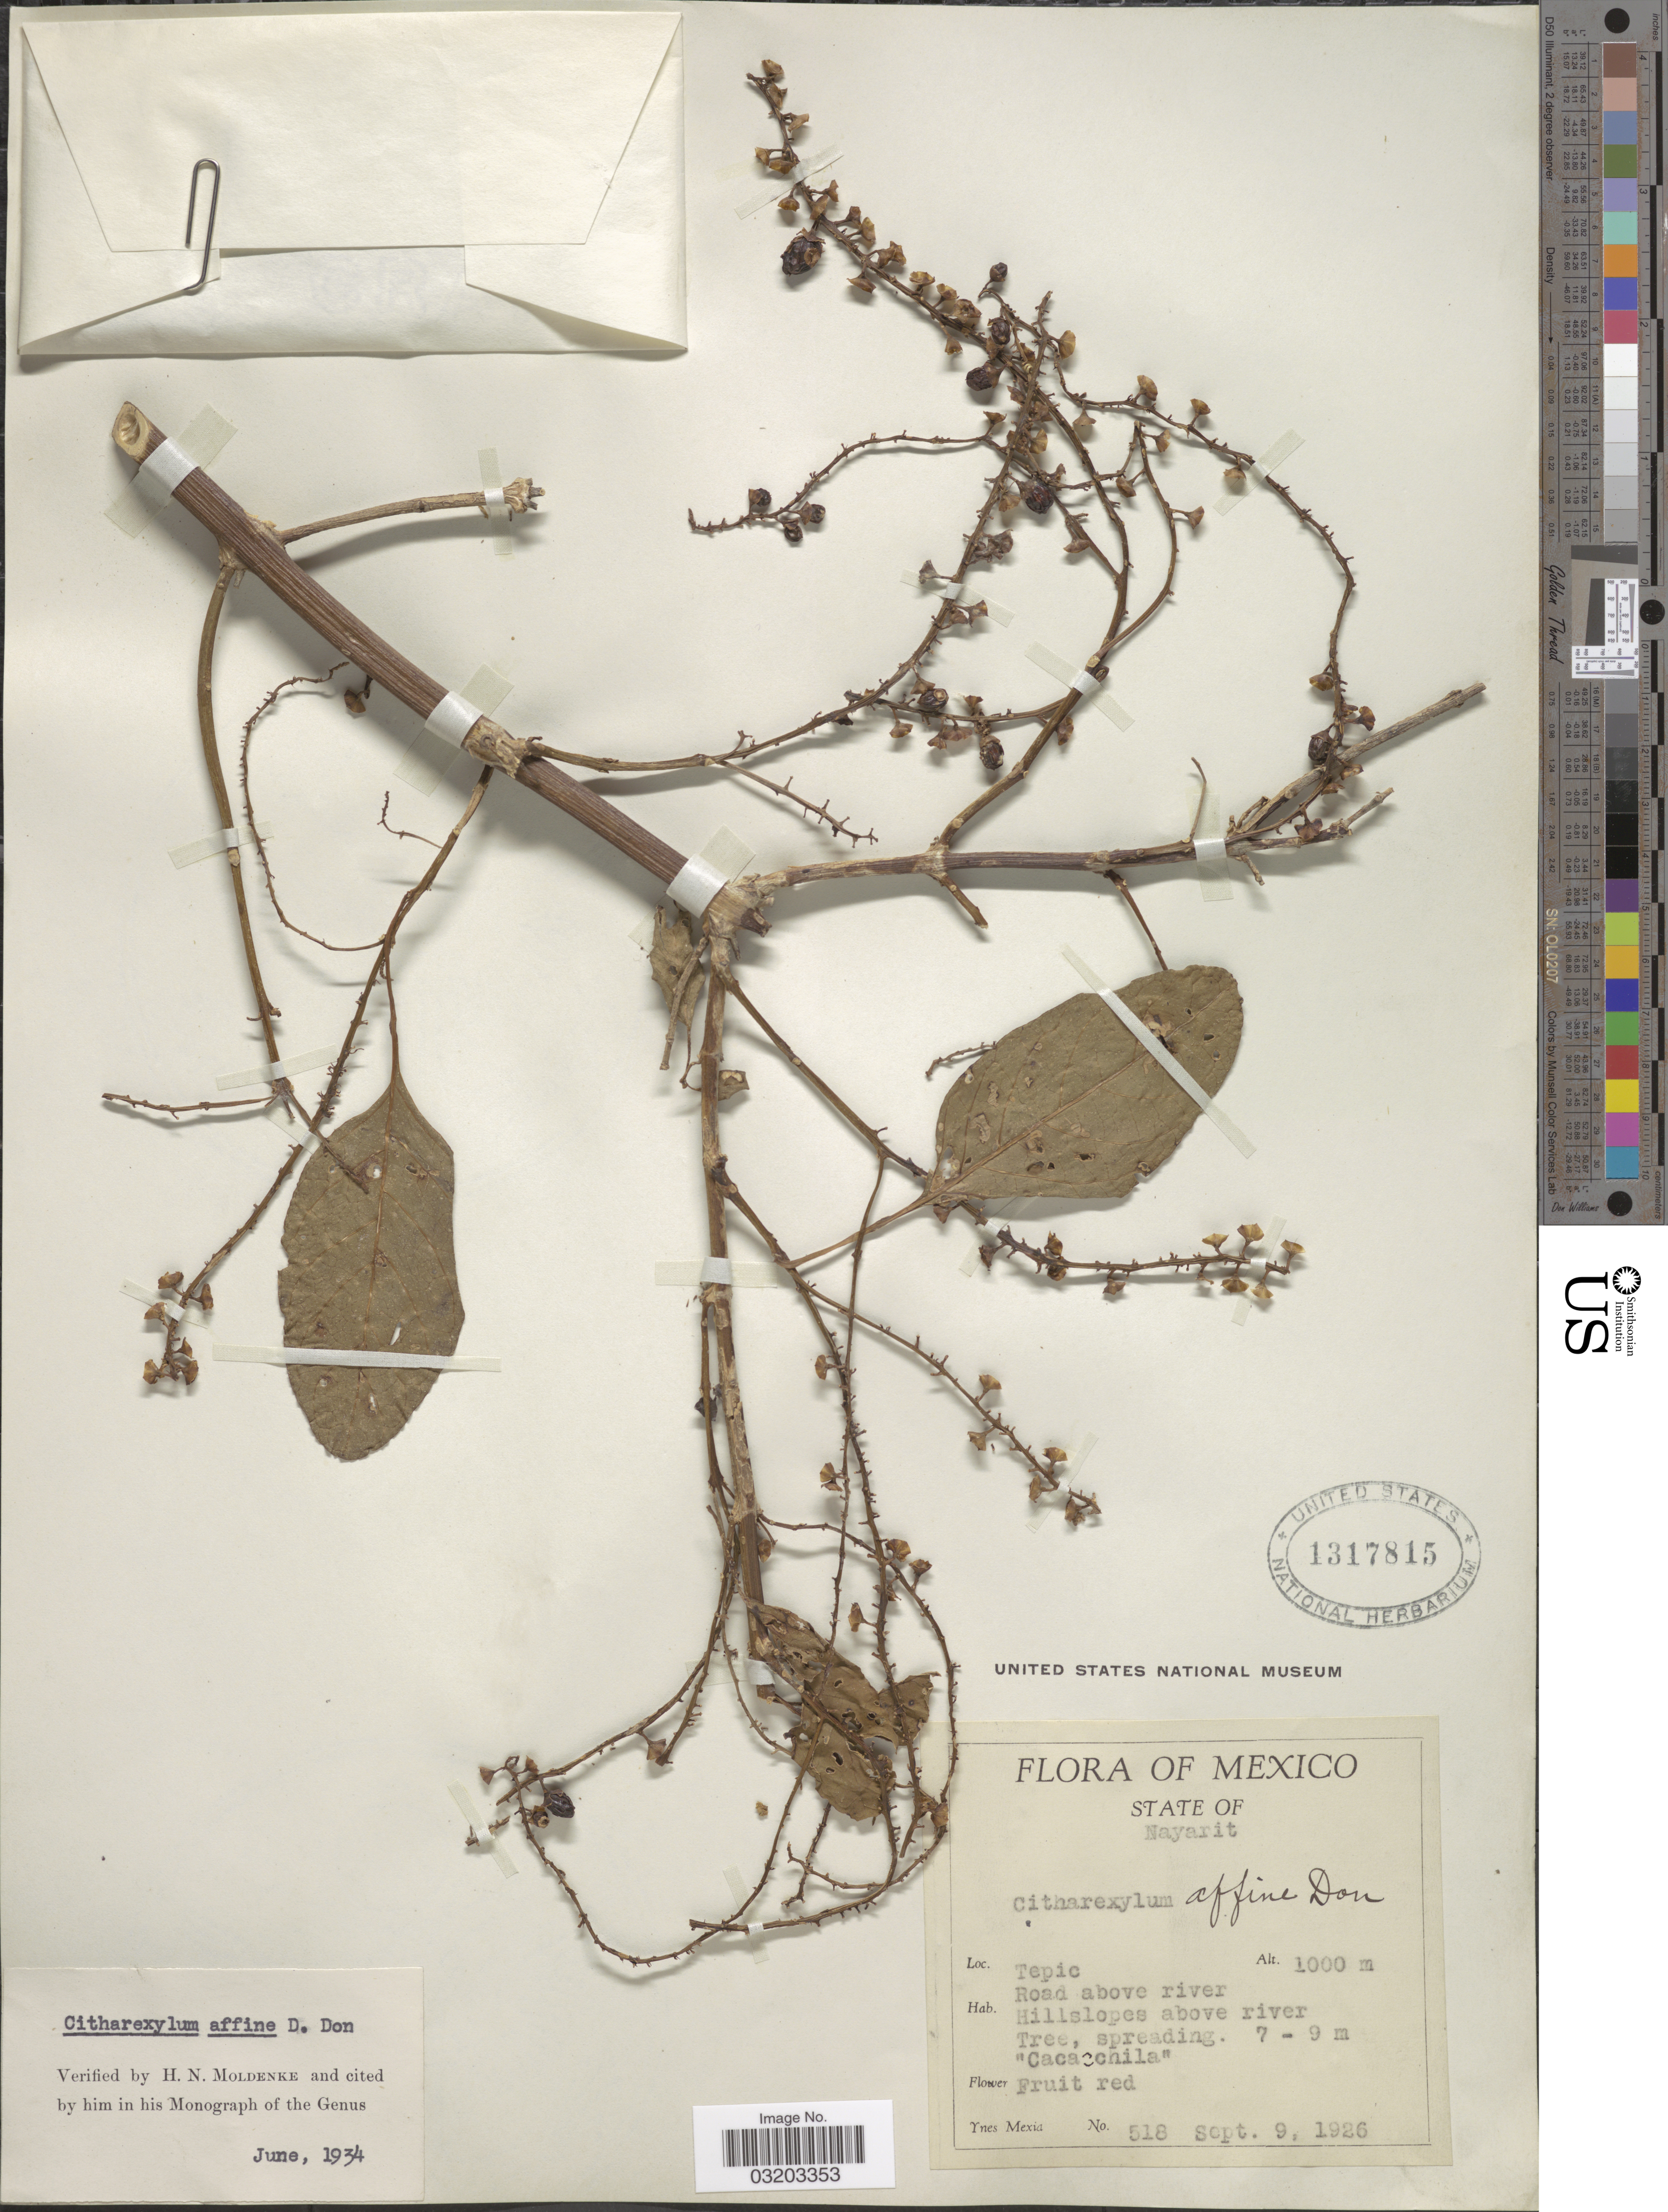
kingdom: Plantae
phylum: Tracheophyta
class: Magnoliopsida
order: Lamiales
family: Verbenaceae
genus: Citharexylum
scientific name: Citharexylum affine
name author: D. Don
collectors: Y. Mexia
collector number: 518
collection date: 1926-09-09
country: Mexico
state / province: Nayarit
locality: Tepic. Road above river.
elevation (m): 1000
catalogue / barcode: US 1317815